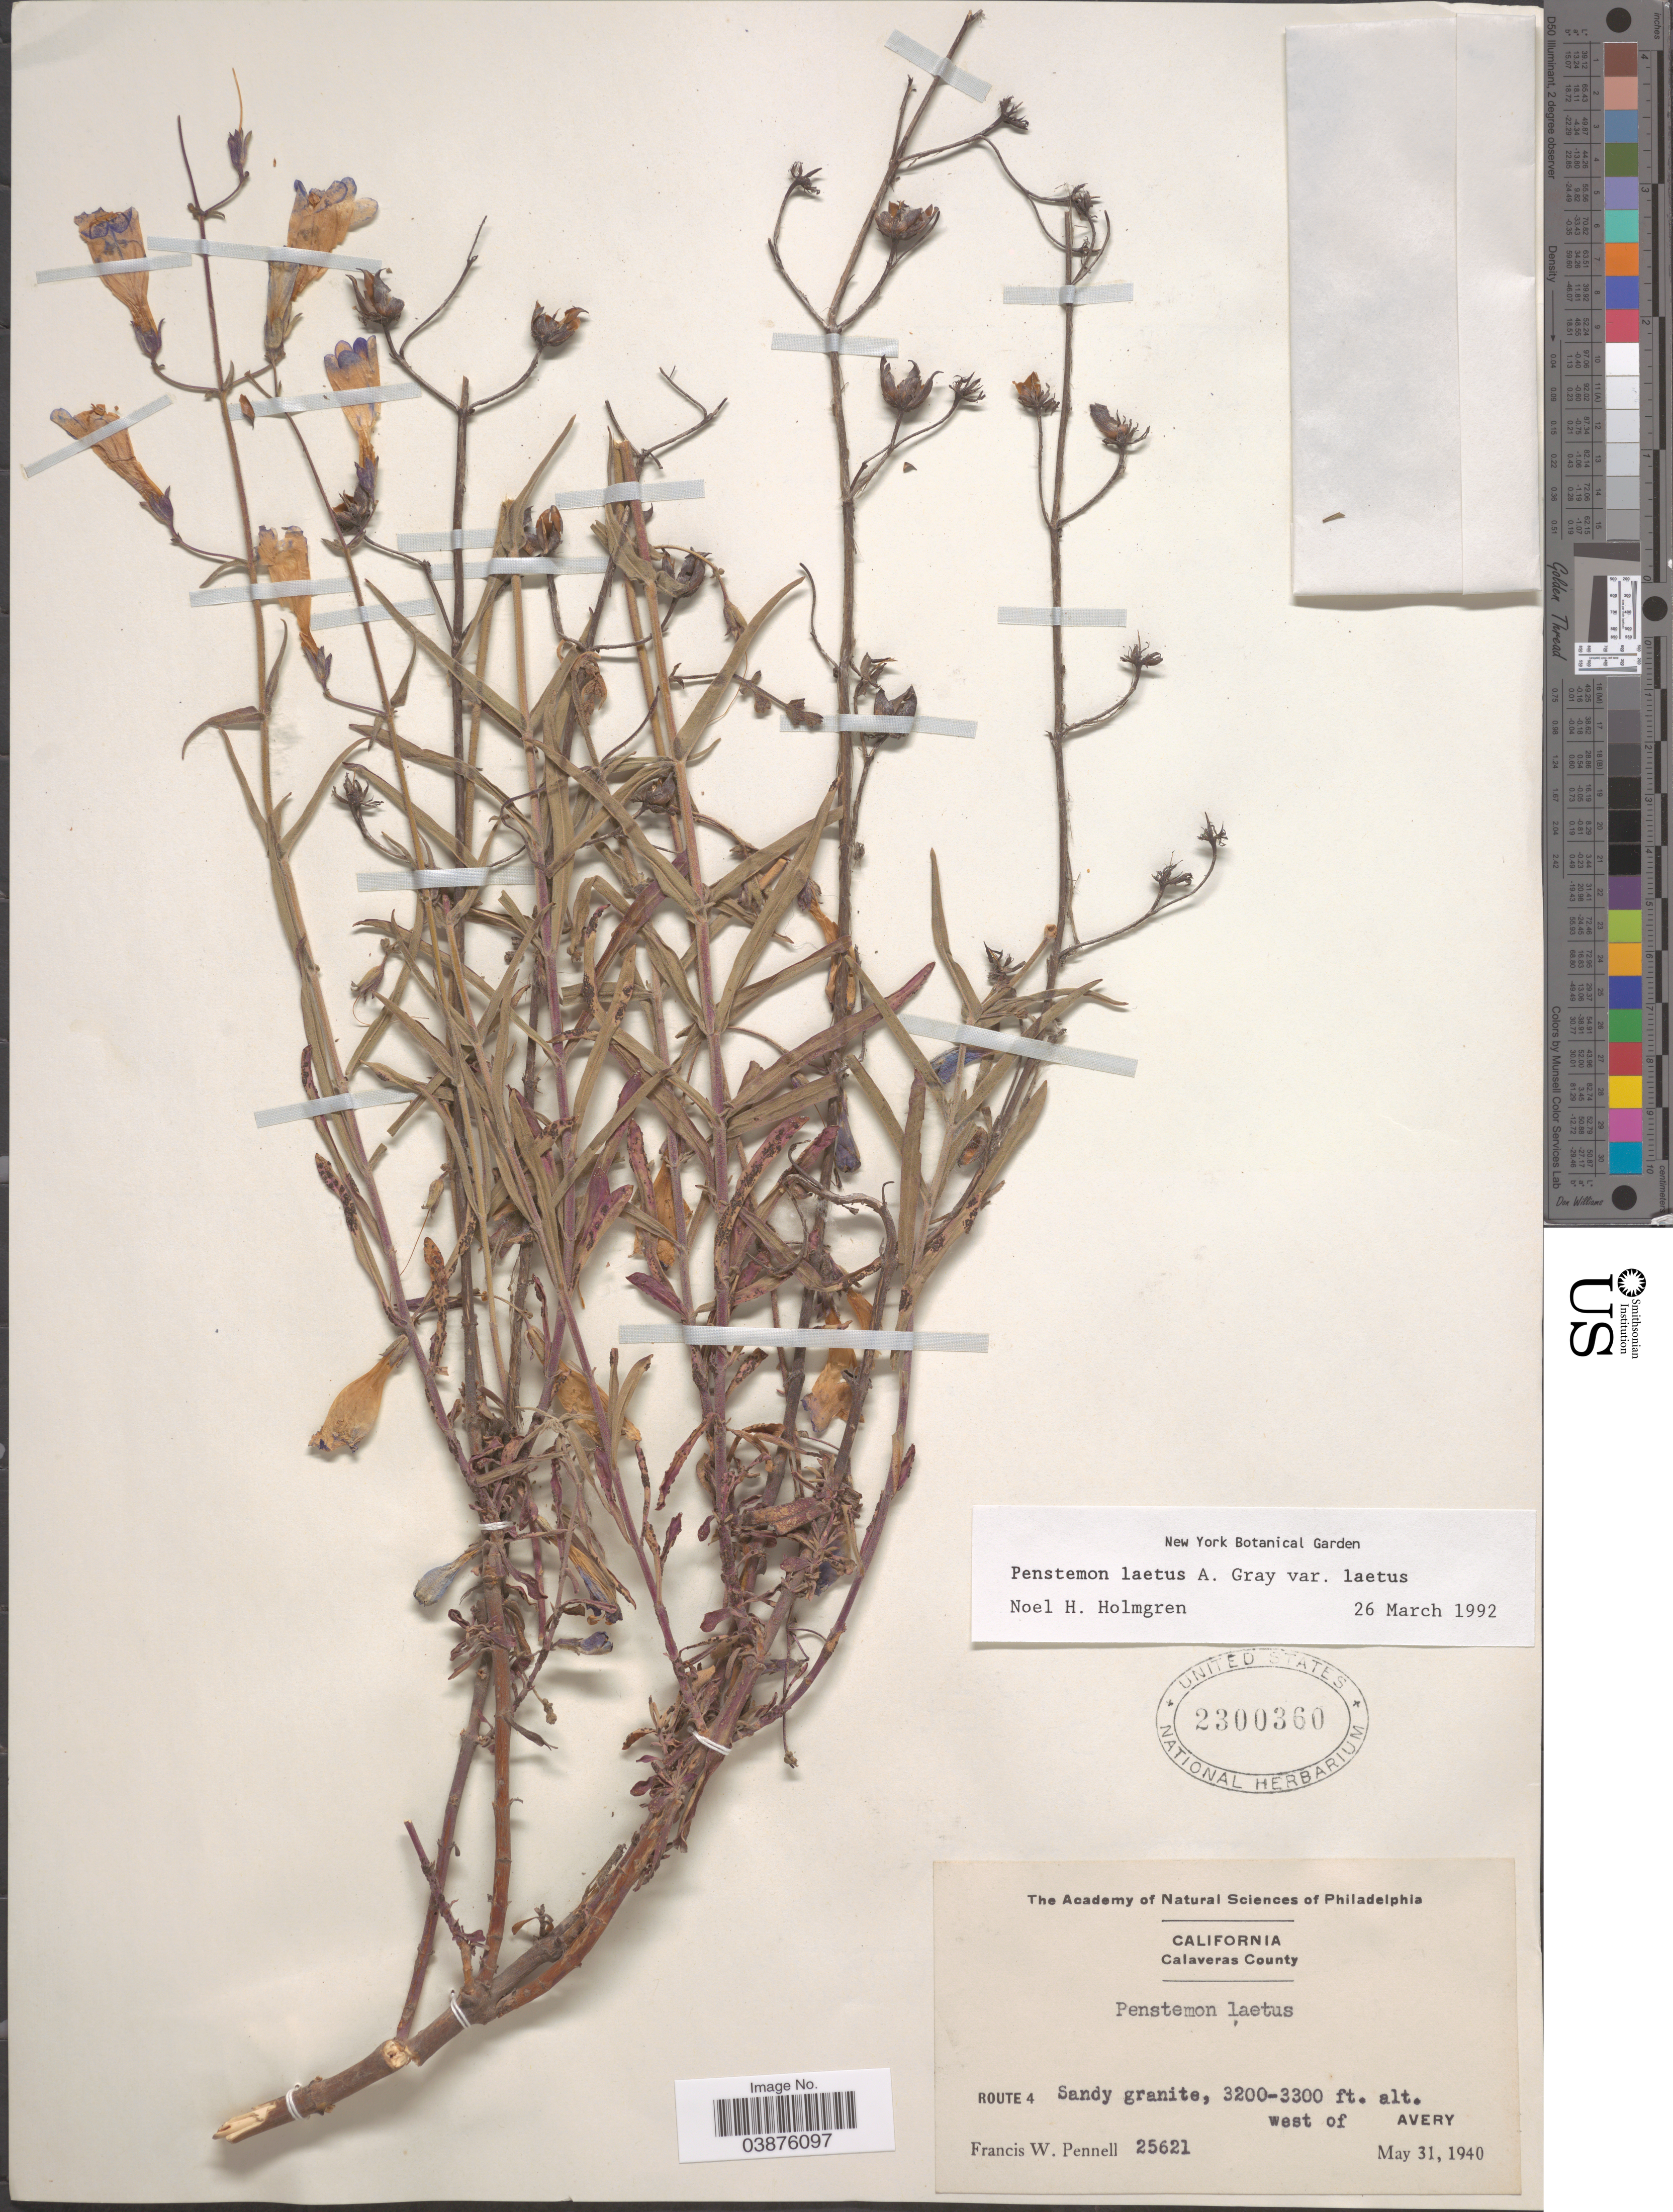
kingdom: Plantae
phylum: Tracheophyta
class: Magnoliopsida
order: Lamiales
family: Plantaginaceae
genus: Penstemon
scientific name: Penstemon laetus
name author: A. Gray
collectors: F. W. Pennell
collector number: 25621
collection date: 1940-05-31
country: United States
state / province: California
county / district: Calaveras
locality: Calaveras County. Route 4, west of Avery.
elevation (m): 975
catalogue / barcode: US 2300360